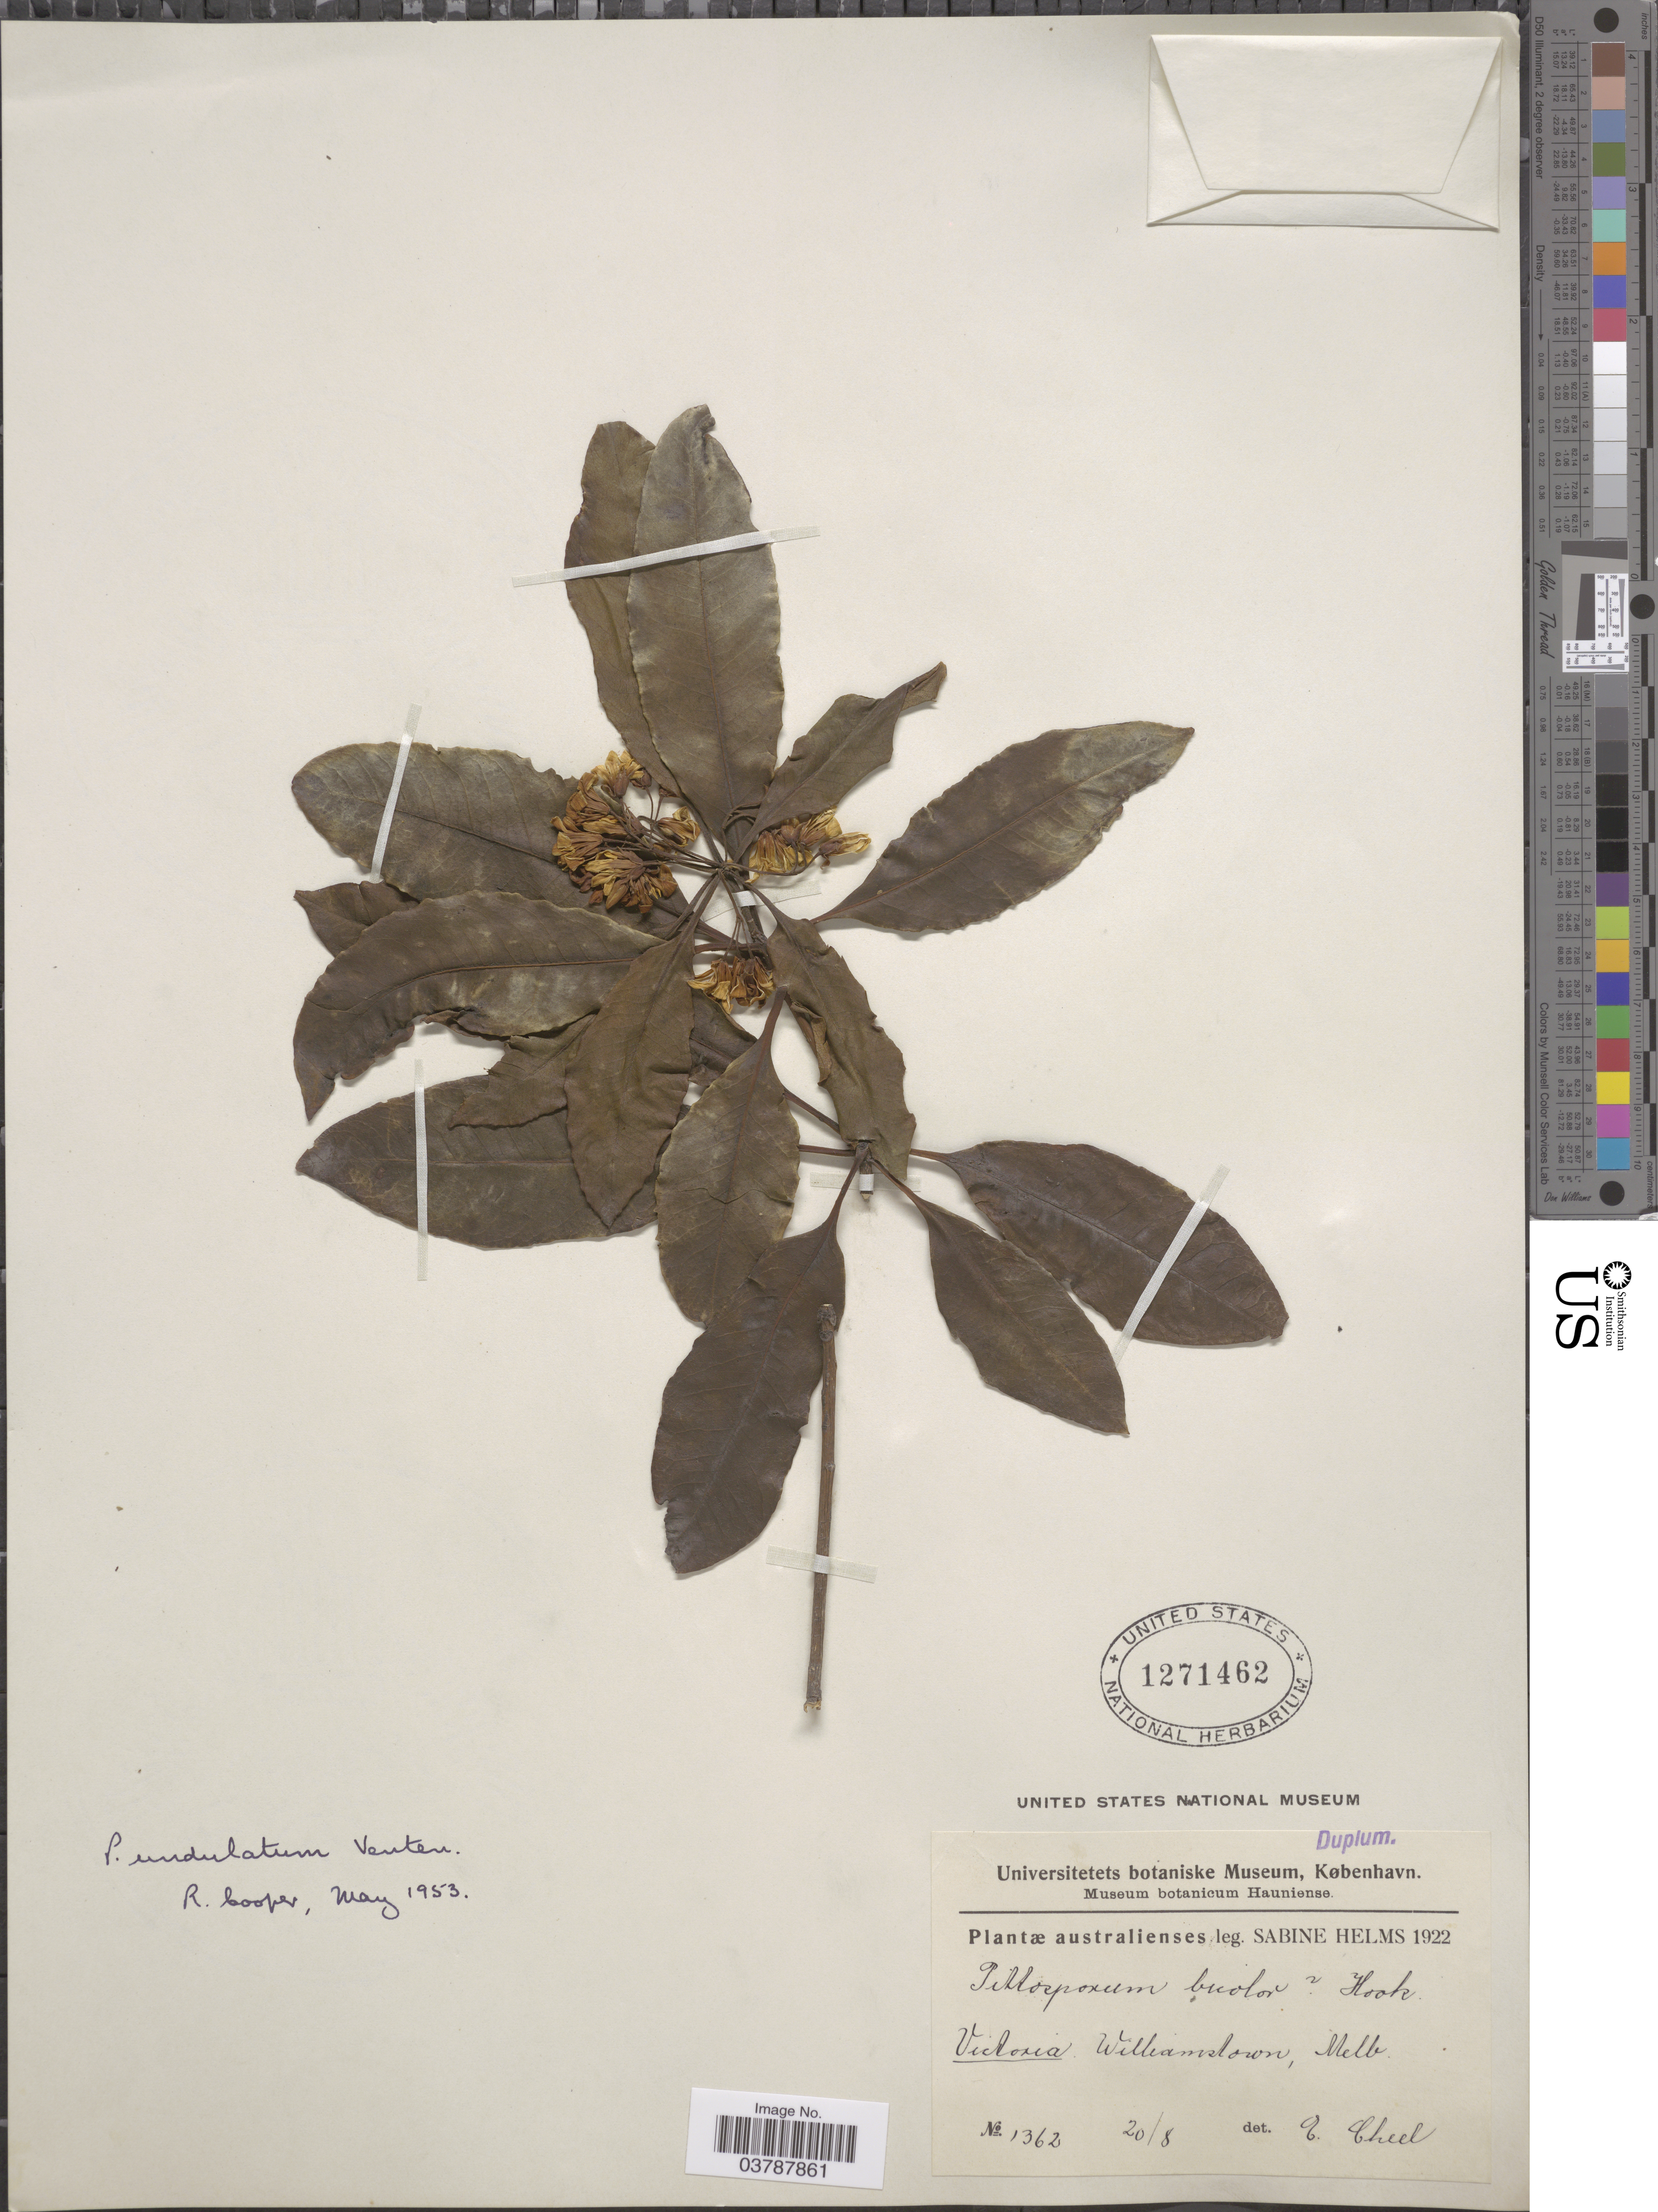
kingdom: Plantae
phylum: Tracheophyta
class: Magnoliopsida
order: Apiales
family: Pittosporaceae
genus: Pittosporum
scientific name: Pittosporum undulatum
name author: Vent.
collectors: S. Helms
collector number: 1362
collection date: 1922-08-20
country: Australia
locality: Victoria. Williamstown, Melb.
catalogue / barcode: US 1271462